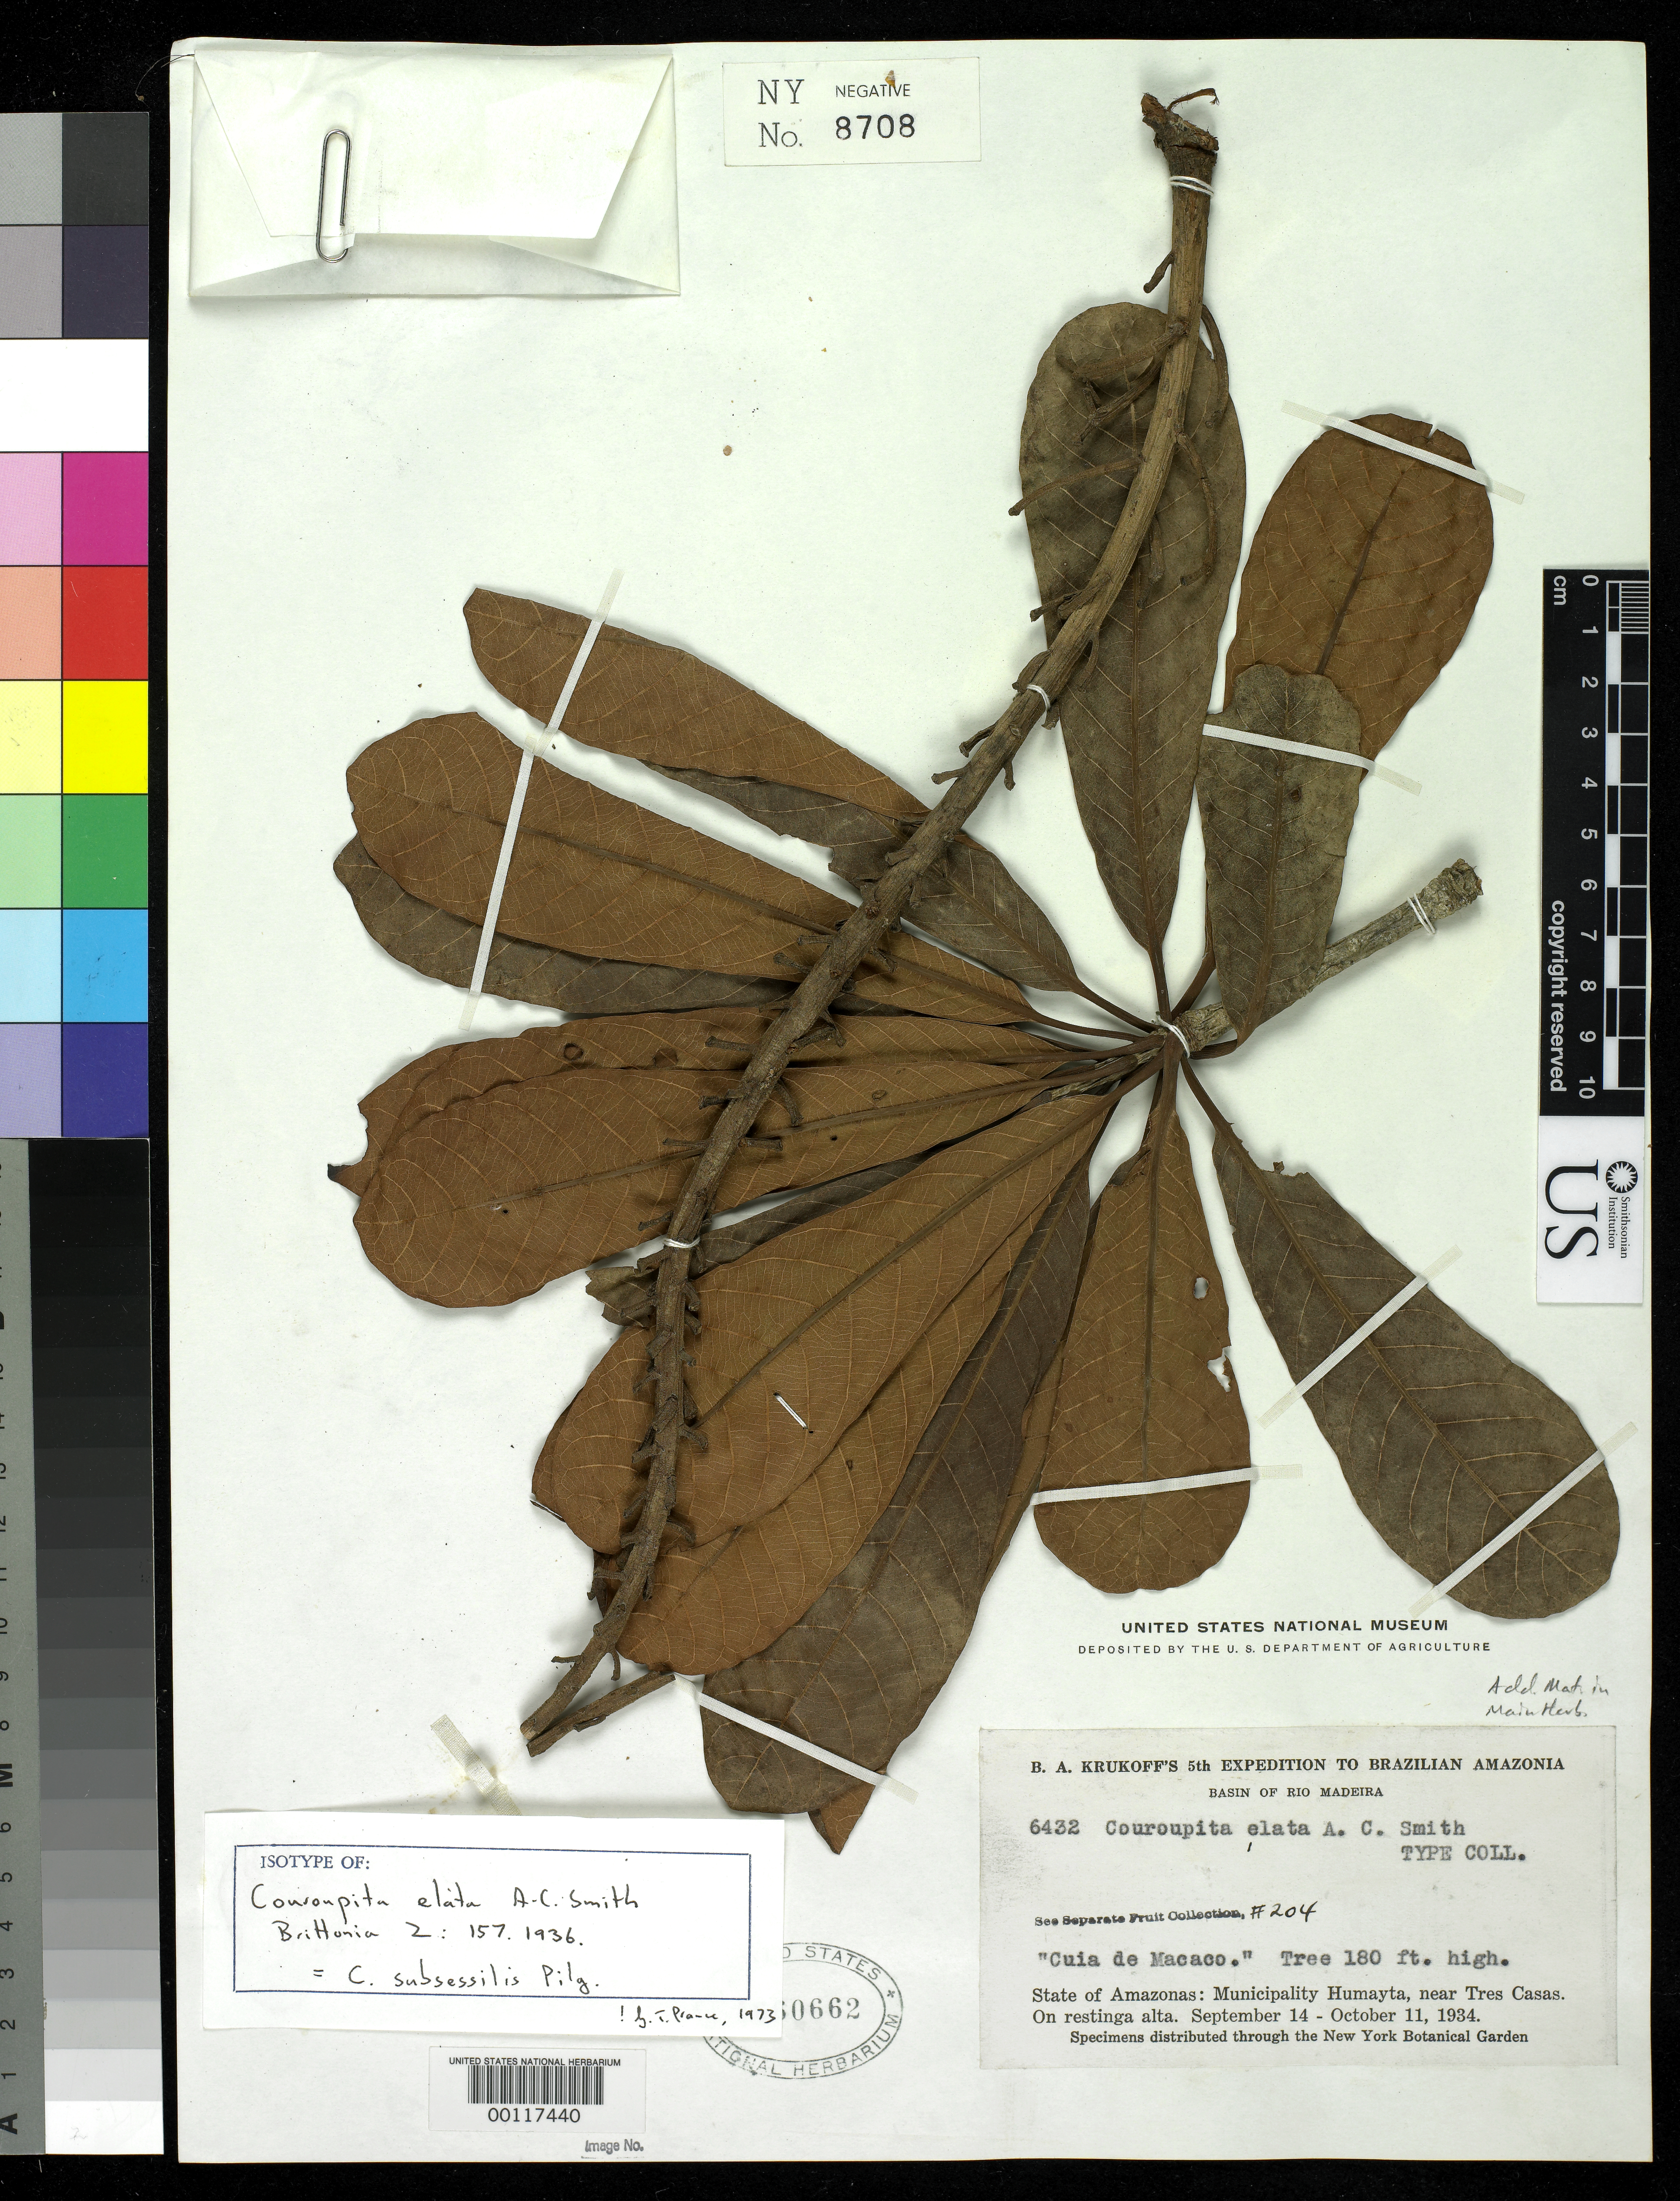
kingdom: Plantae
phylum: Tracheophyta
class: Magnoliopsida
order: Ericales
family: Lecythidaceae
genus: Couroupita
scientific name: Couroupita elata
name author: A.C. Sm.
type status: Isotype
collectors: B. A. Krukoff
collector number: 6432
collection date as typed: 14 Sep 1934 to 11 Oct 1934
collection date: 1934-09-14/1934-10-11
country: Brazil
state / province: Amazonas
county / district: Humaitá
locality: Near Tres Casas.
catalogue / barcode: US 1660662